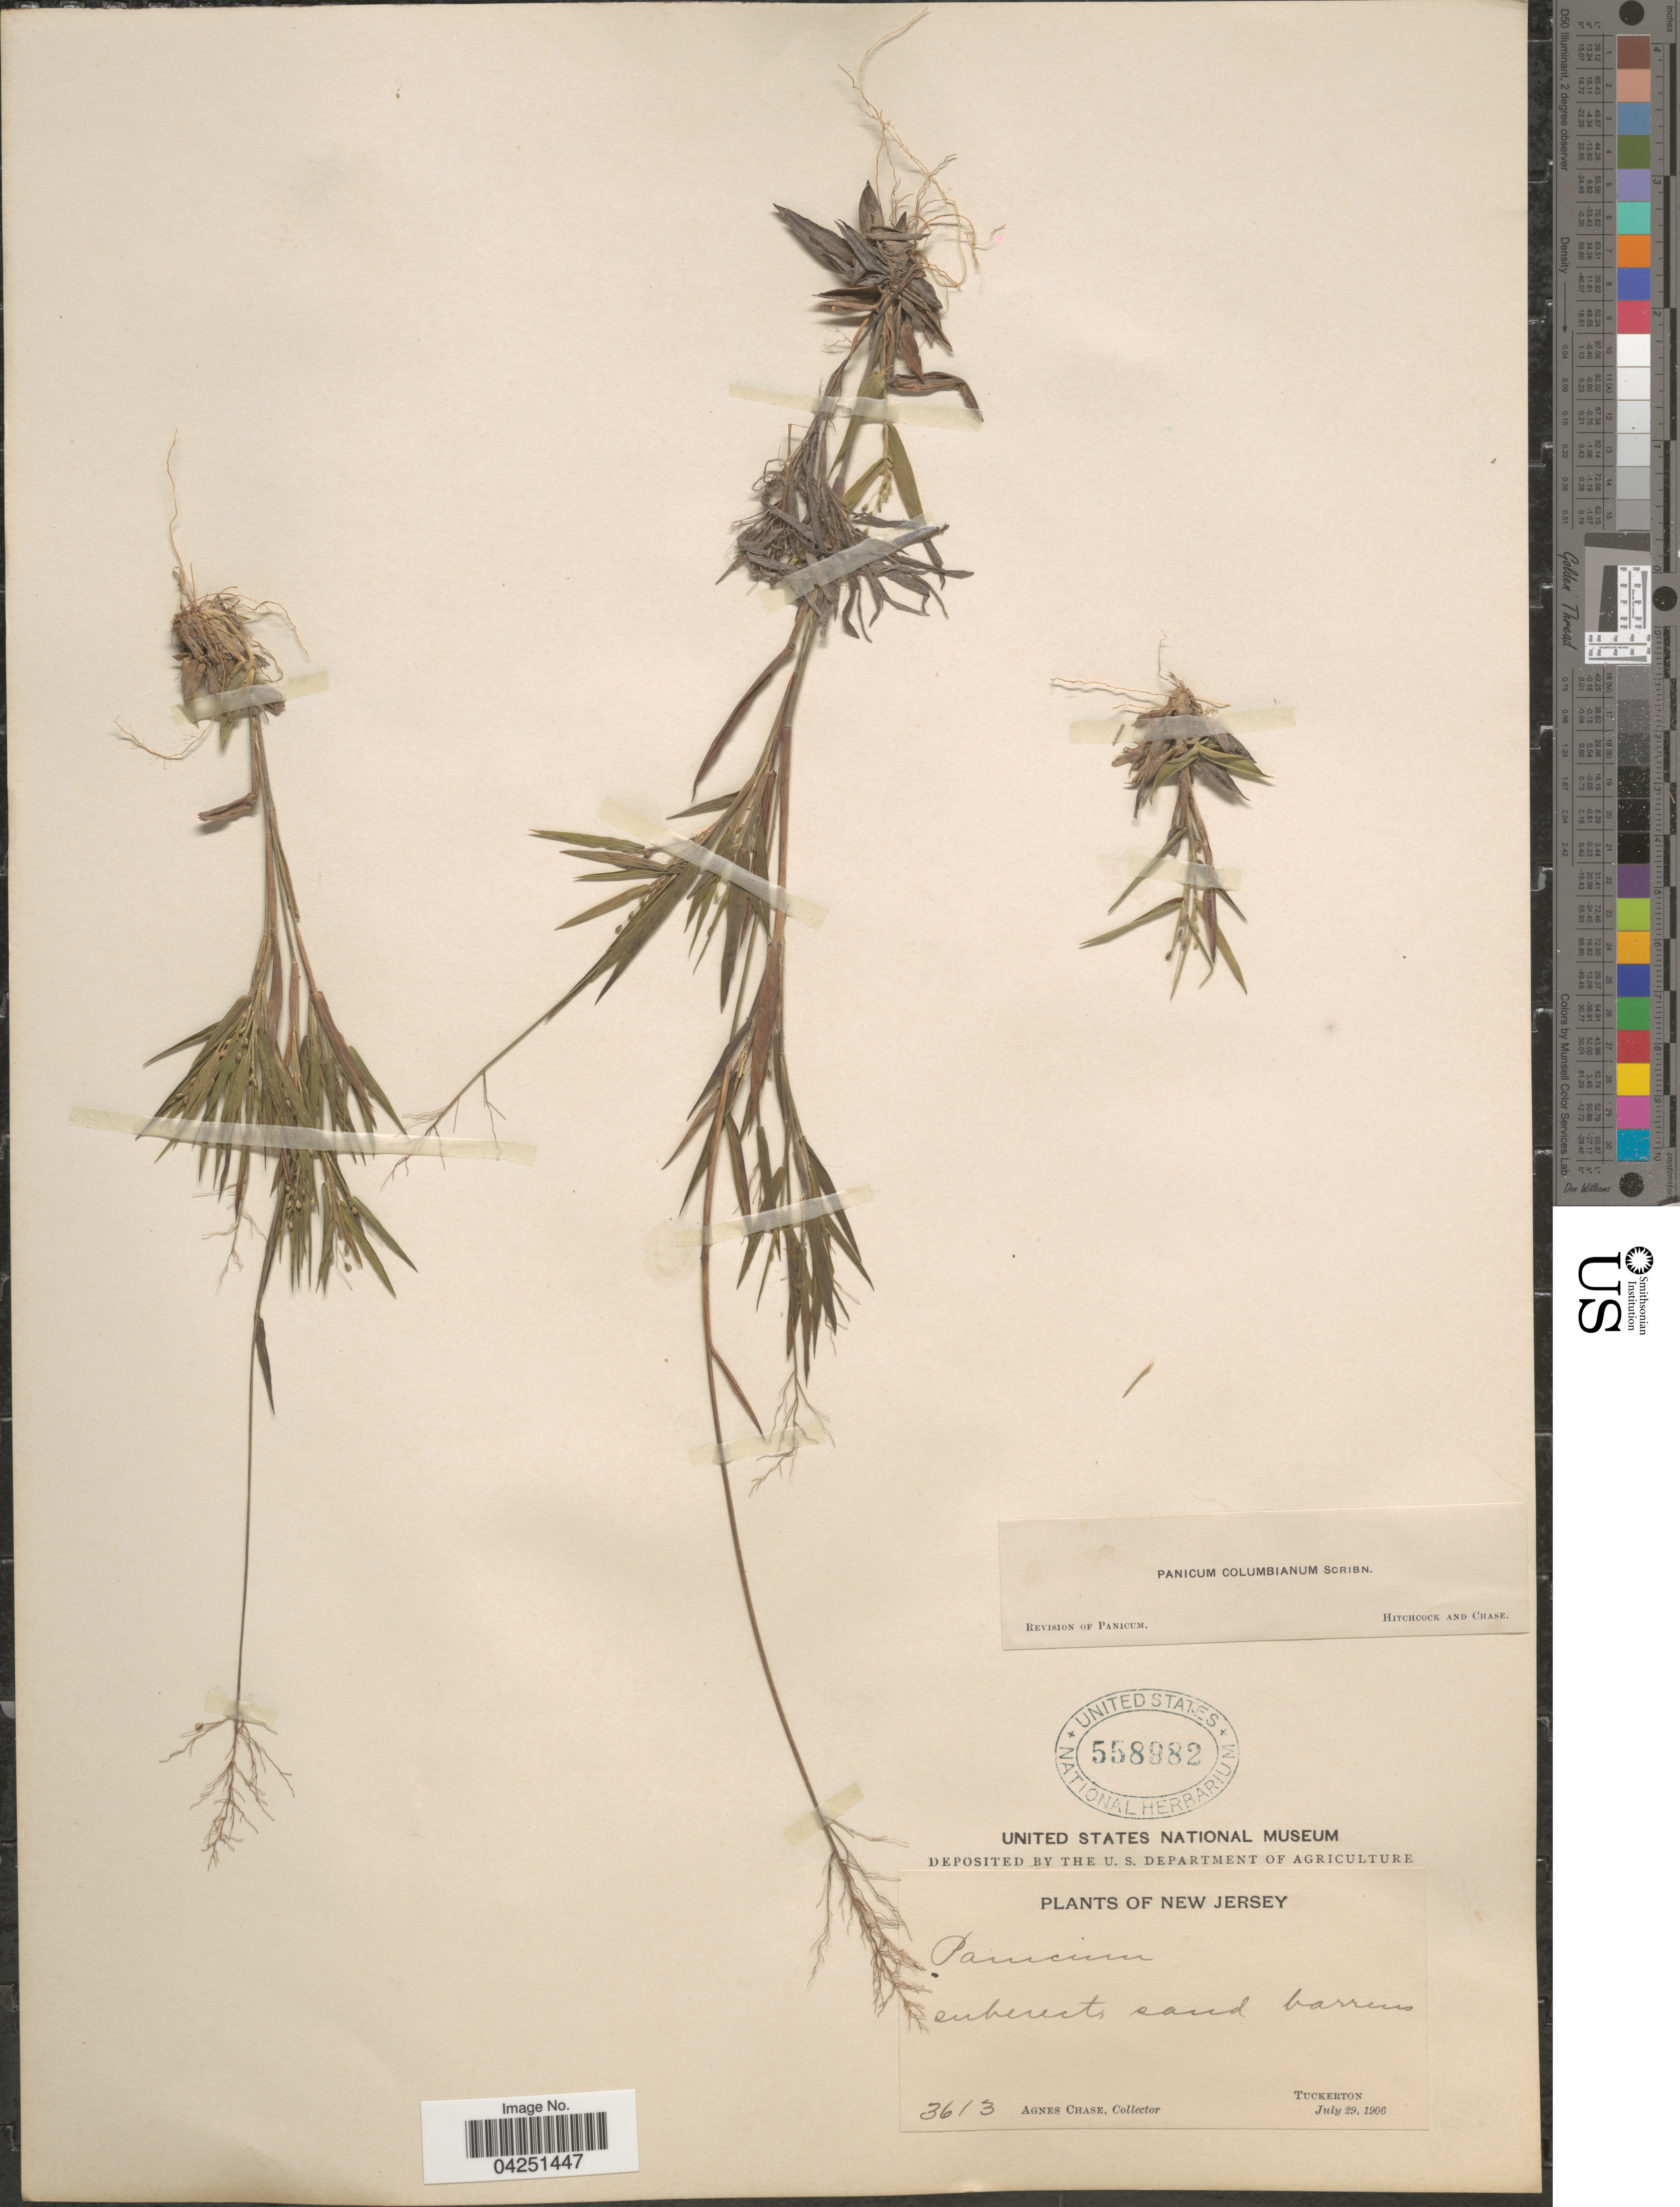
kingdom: Plantae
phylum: Tracheophyta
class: Liliopsida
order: Poales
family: Poaceae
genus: Dichanthelium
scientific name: Dichanthelium acuminatum var. acuminatum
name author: (Sw.) Gould & C.A. Clark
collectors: A. Chase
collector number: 3613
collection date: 1906-07-29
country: United States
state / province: New Jersey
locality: Suberects sand barrens. Tuckerton.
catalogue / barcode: US 558982